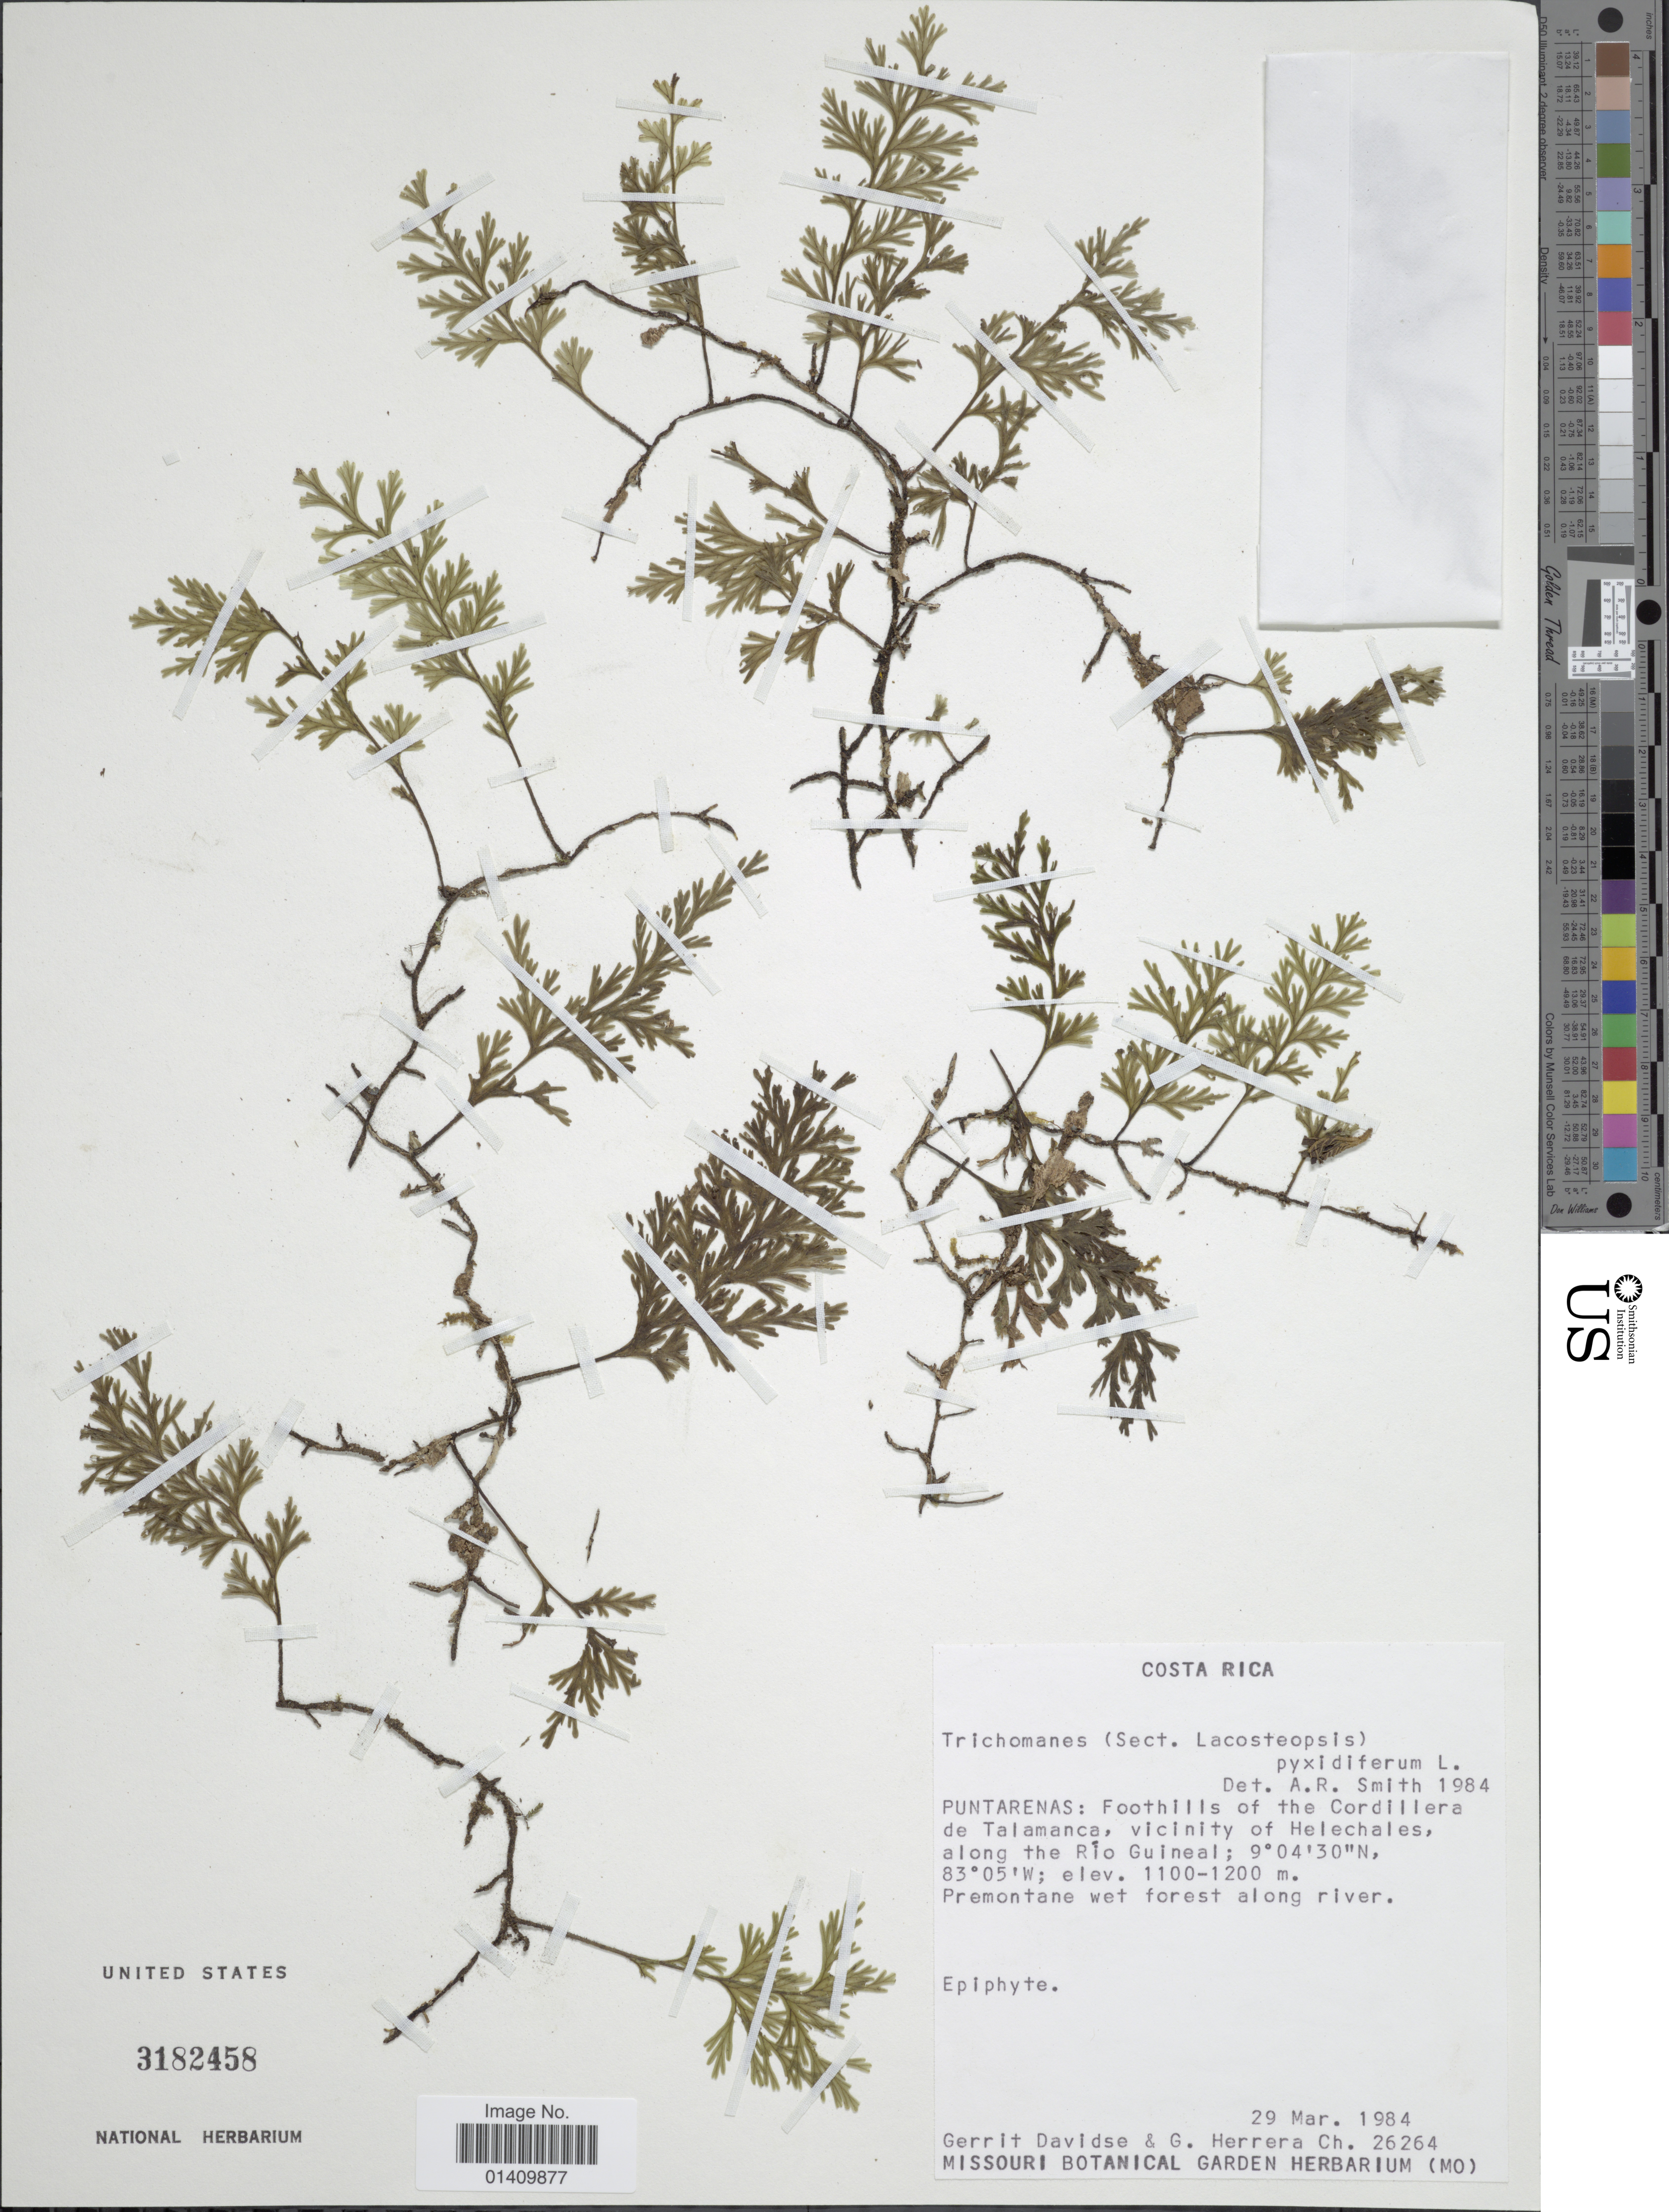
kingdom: Plantae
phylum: Tracheophyta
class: Polypodiopsida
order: Hymenophyllales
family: Hymenophyllaceae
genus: Polyphlebium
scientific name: Polyphlebium pyxidiferum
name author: (L.) Ebihara & Dubuisson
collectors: G. Davidse & G. Herrera Ch.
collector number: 26264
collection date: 1984-03-29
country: Costa Rica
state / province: Puntarenas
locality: Foothills of the Cordillera de Talamanca, vicinity of Helechales along the Rio Guineal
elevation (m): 1100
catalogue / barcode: US 3182458